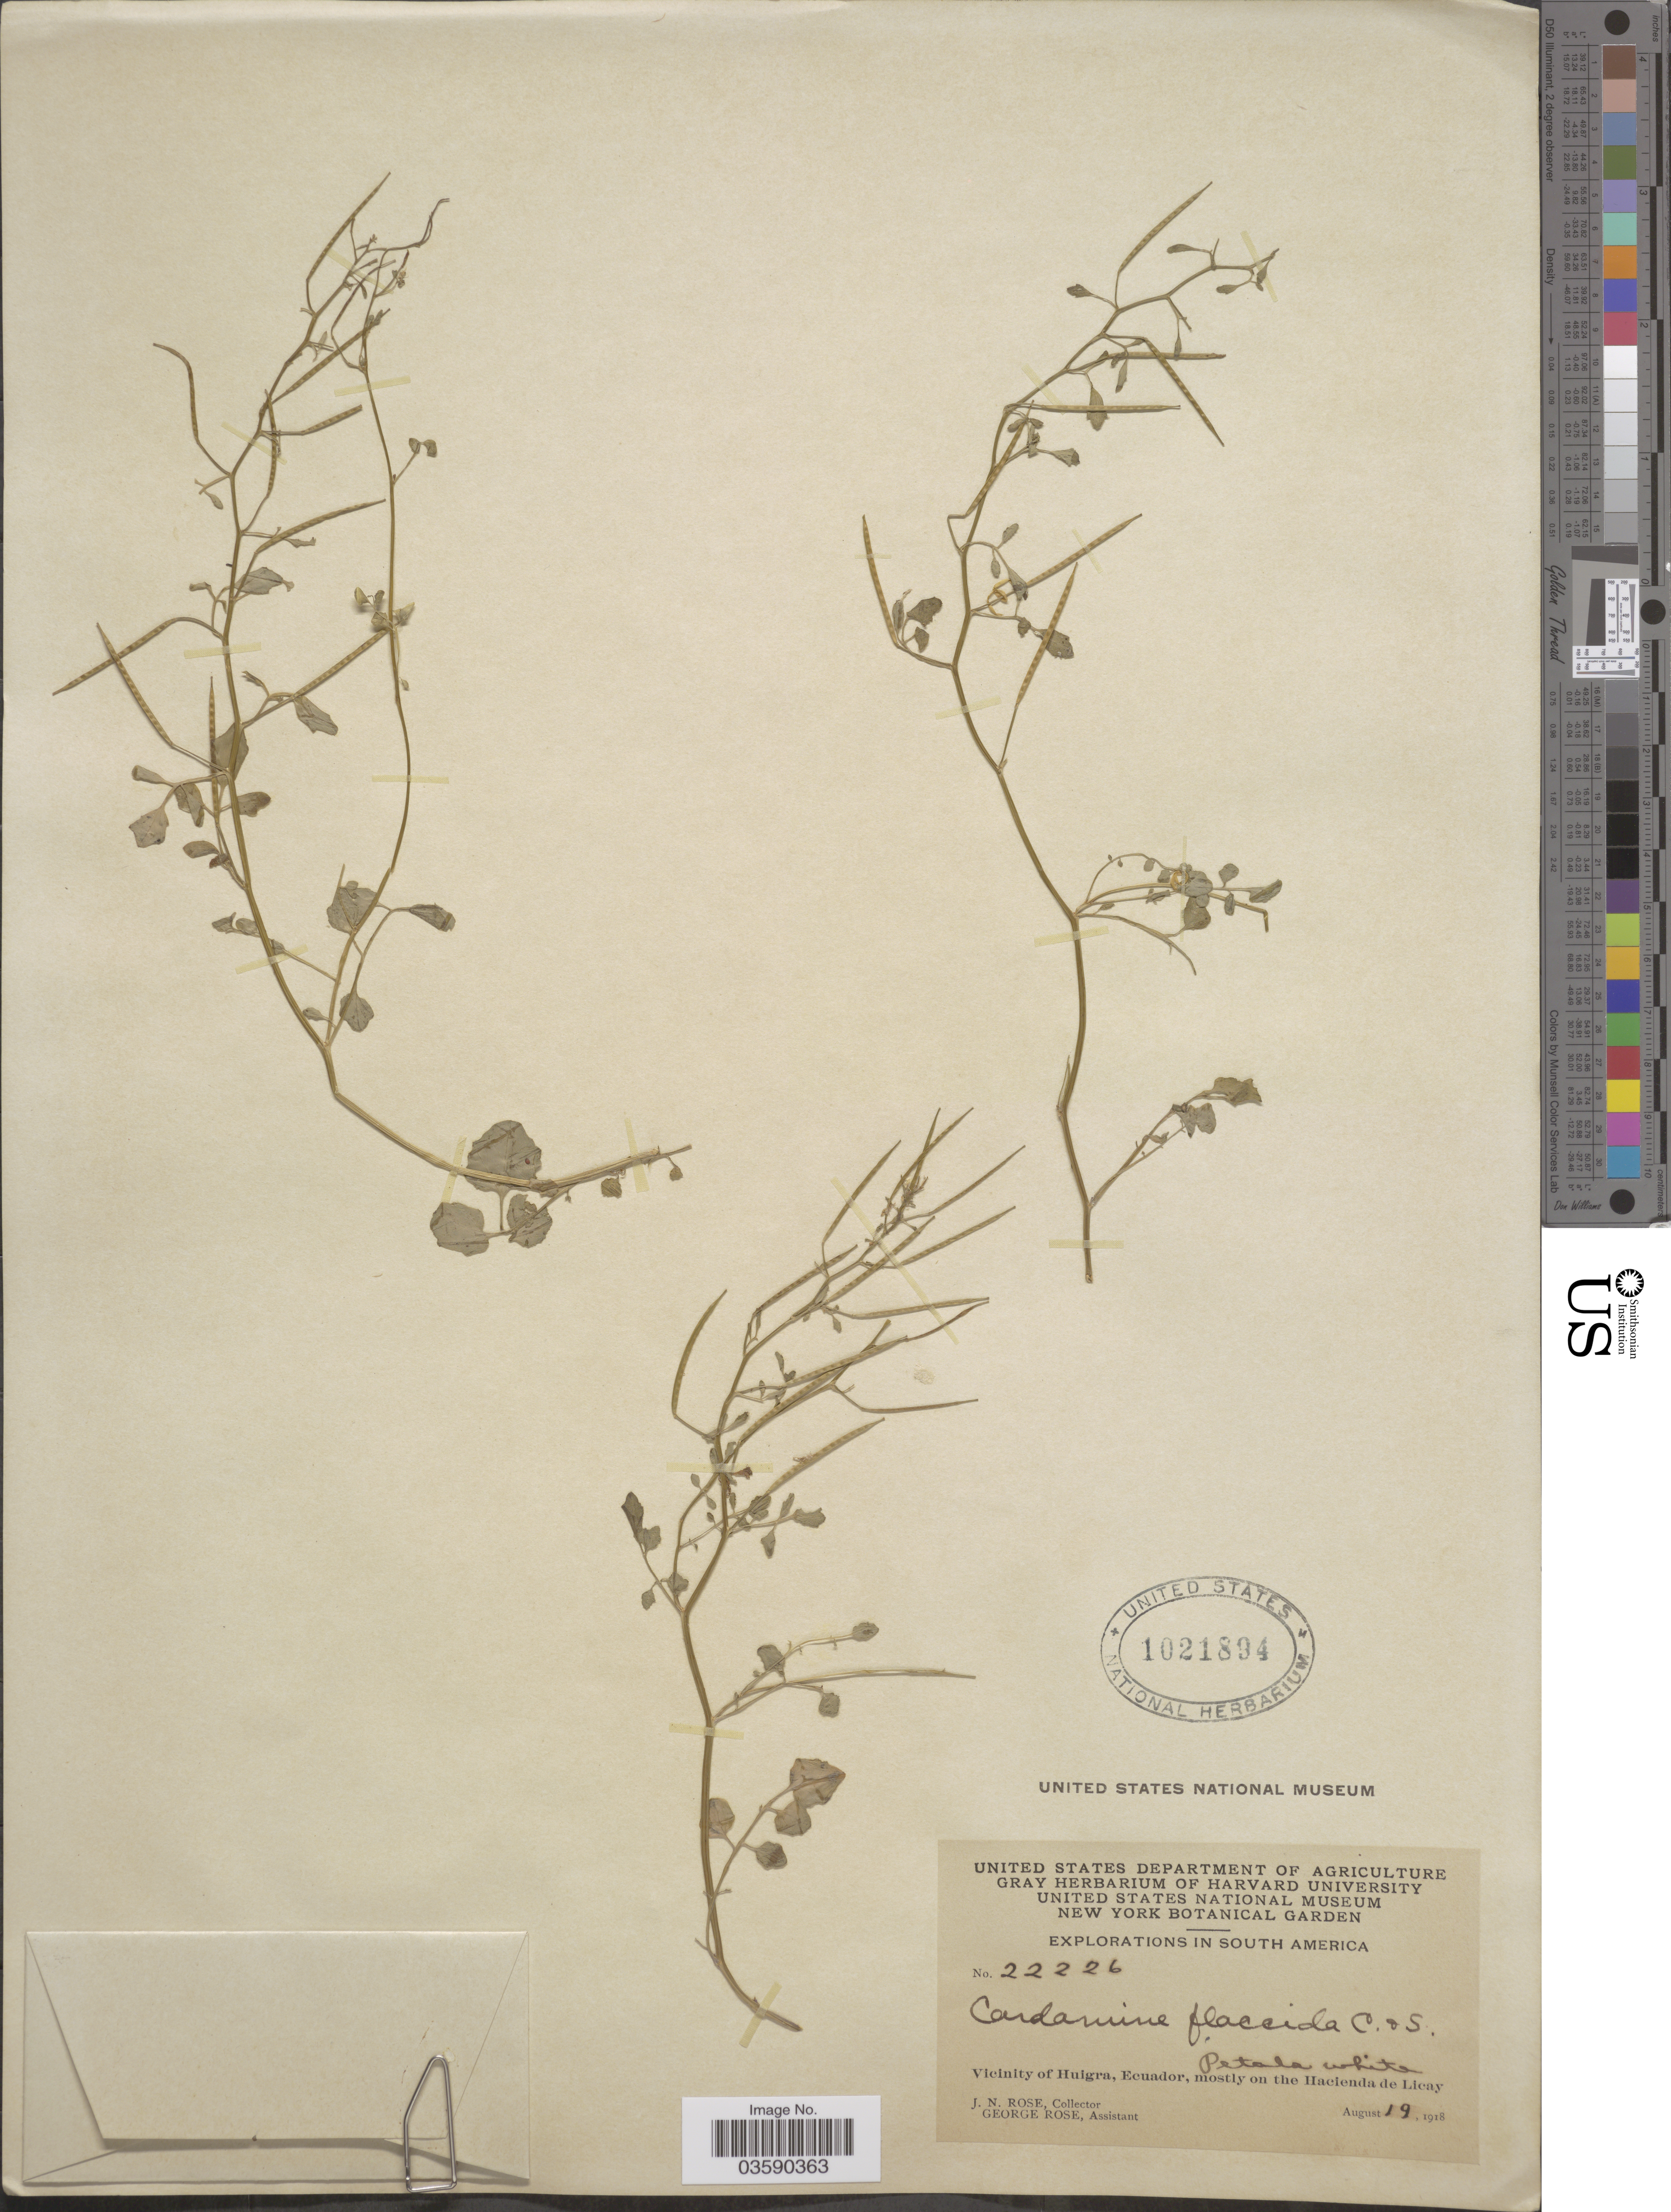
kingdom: Plantae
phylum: Tracheophyta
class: Magnoliopsida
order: Brassicales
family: Brassicaceae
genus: Cardamine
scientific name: Cardamine flaccida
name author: Cham. & Schltdl.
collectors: J. N. Rose & G. Rose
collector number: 22226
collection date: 1918-08-19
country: Ecuador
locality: Vicinity of Huigra, mostly on the Hacienda de Licay.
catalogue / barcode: US 1021894